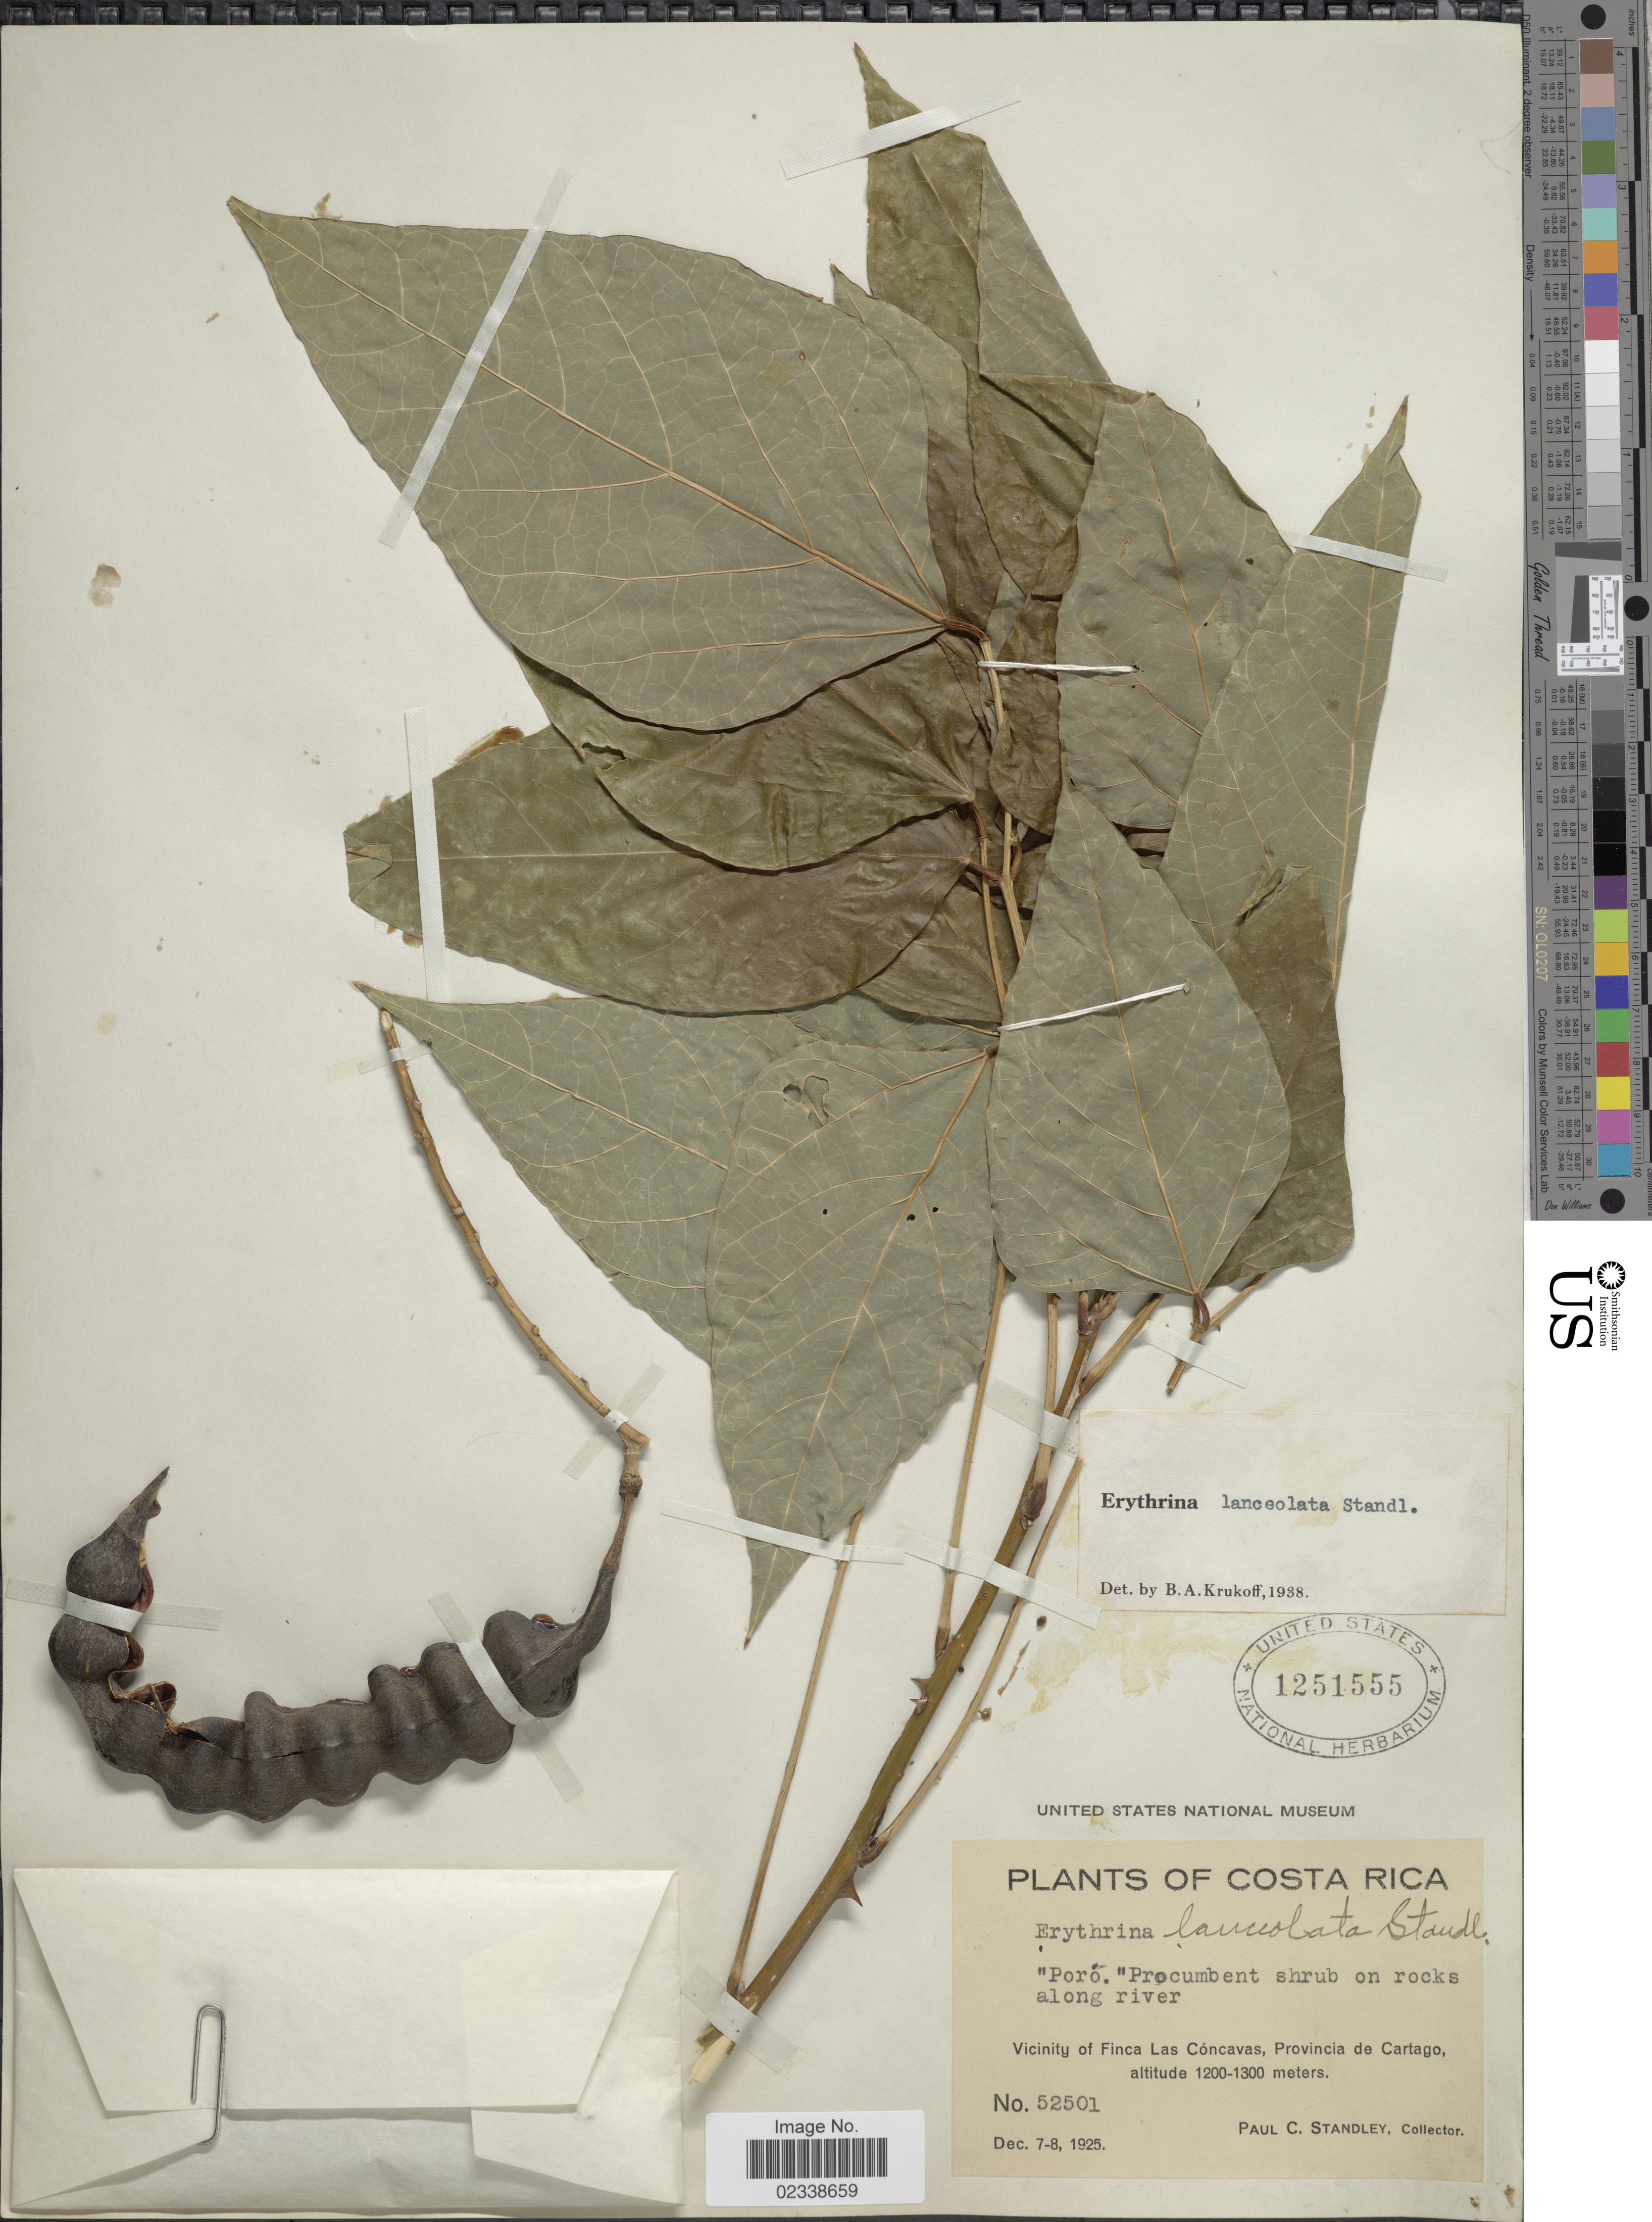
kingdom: Plantae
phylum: Tracheophyta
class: Magnoliopsida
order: Fabales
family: Fabaceae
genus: Erythrina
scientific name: Erythrina lanceolata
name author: Standl.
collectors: P. C. Standley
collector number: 52501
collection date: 1925-12-07/1925-12-08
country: Costa Rica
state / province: Cartago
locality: Vicinity of Finca Las Concavas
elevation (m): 1200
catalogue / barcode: US 1251555